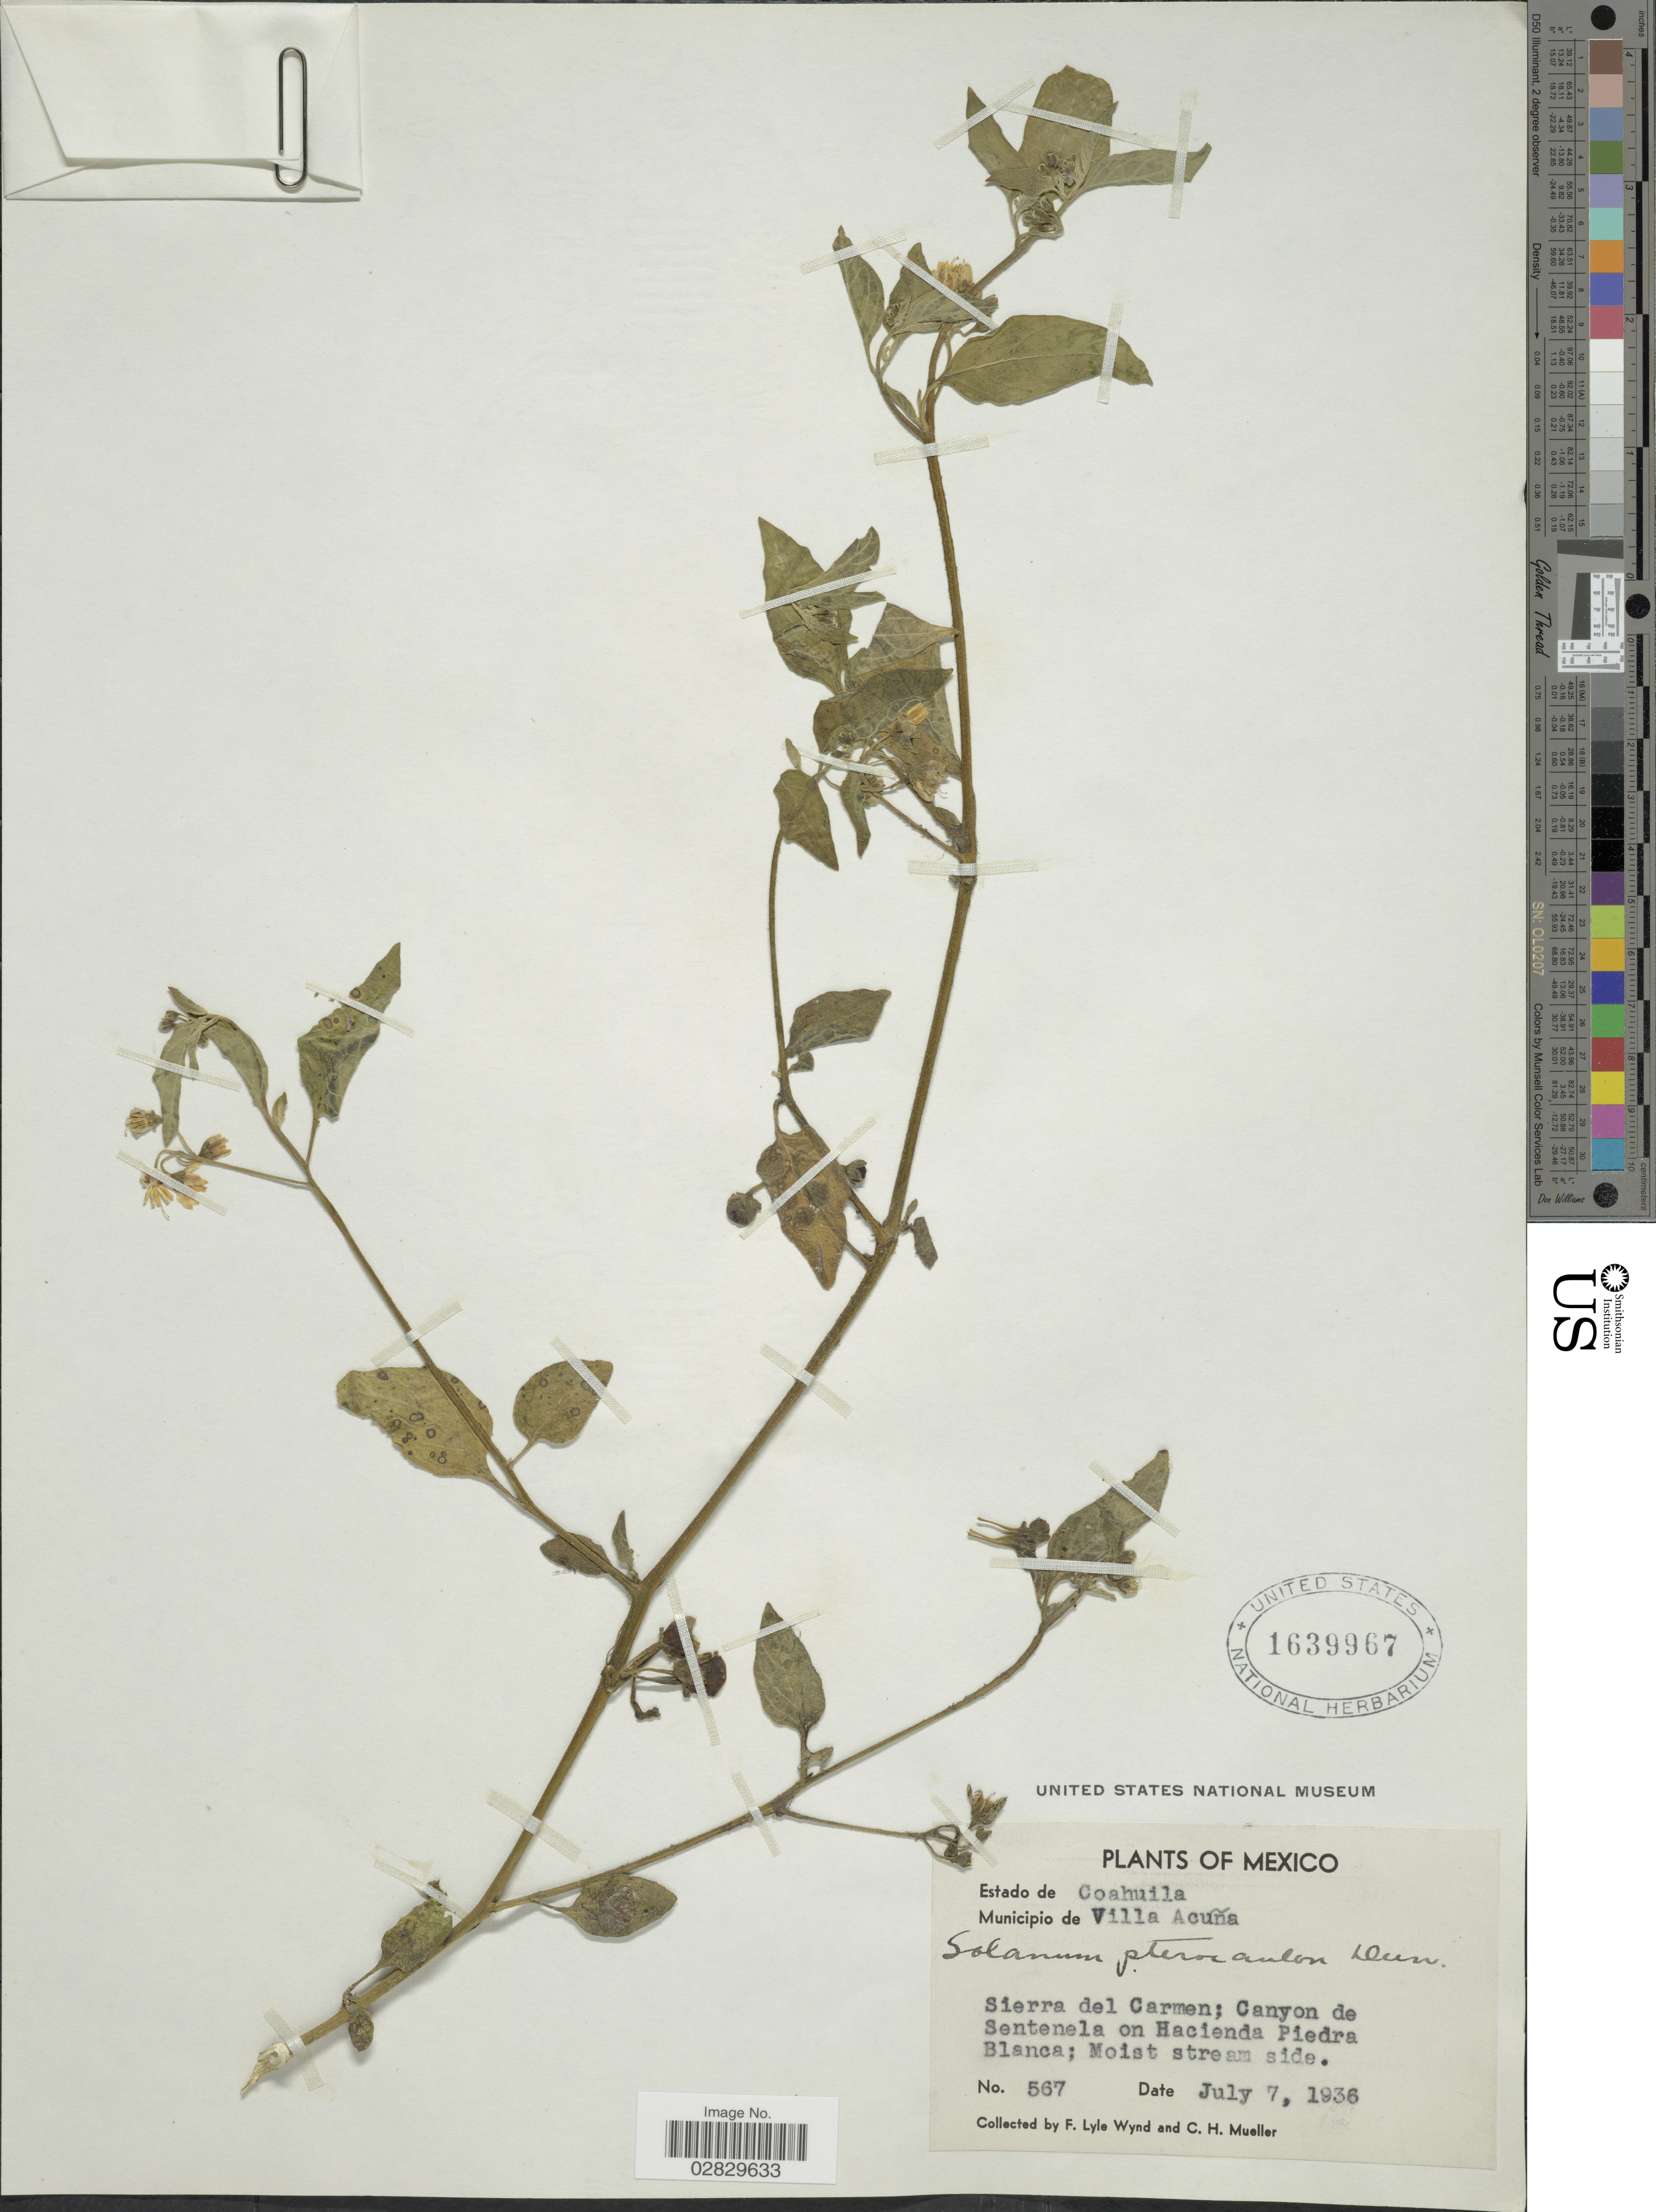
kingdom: Plantae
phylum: Tracheophyta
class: Magnoliopsida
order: Solanales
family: Solanaceae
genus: Solanum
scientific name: Solanum douglasii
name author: Dunal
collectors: F. L. Wynd & C. H. Mueller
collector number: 567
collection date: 1936-07-07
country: Mexico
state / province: Coahuila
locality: Municipio de Villa Acuña. Sierra del Carmen; Canyon de Sentenela on Hacienda Piedra Blanca.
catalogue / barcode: US 1639967